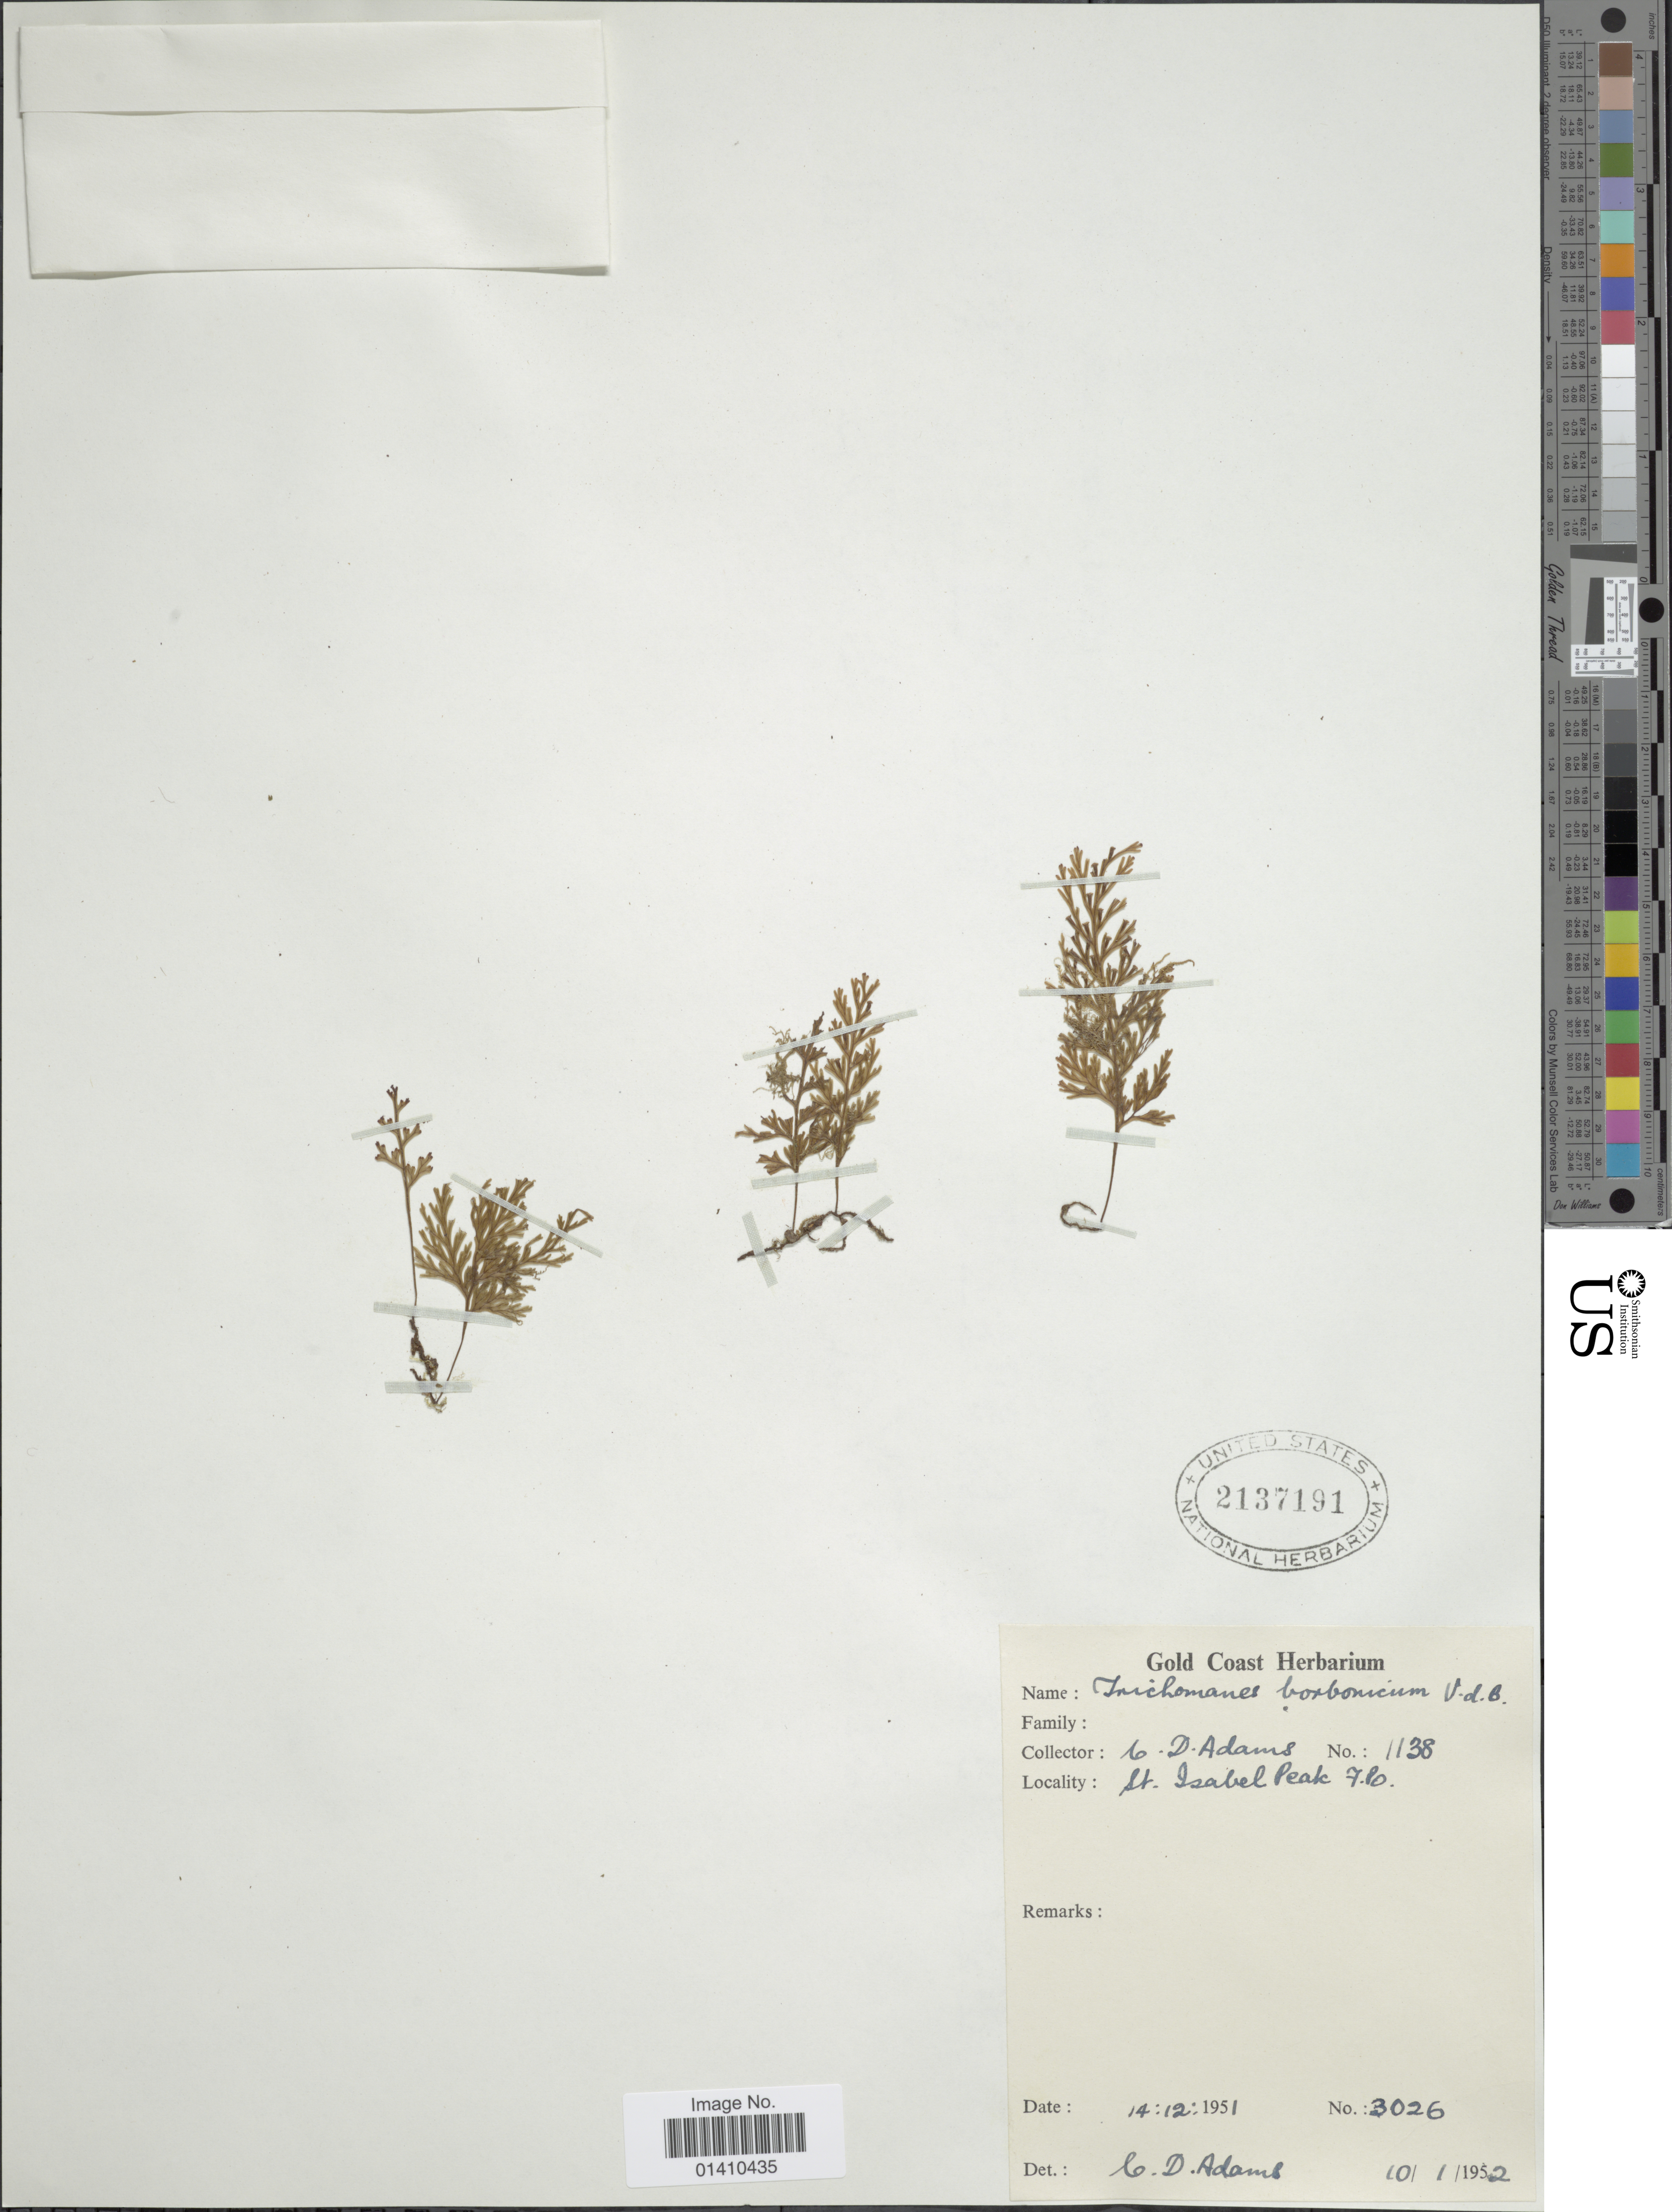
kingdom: Plantae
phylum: Tracheophyta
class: Polypodiopsida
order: Hymenophyllales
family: Hymenophyllaceae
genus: Polyphlebium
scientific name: Polyphlebium borbonicum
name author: (Bosch) Ebihara & Dubuisson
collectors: C. D. Adams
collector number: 1138/3026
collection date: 1952-01-10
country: Ghana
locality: St. Isabel Peak 7.80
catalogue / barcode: US 2137191